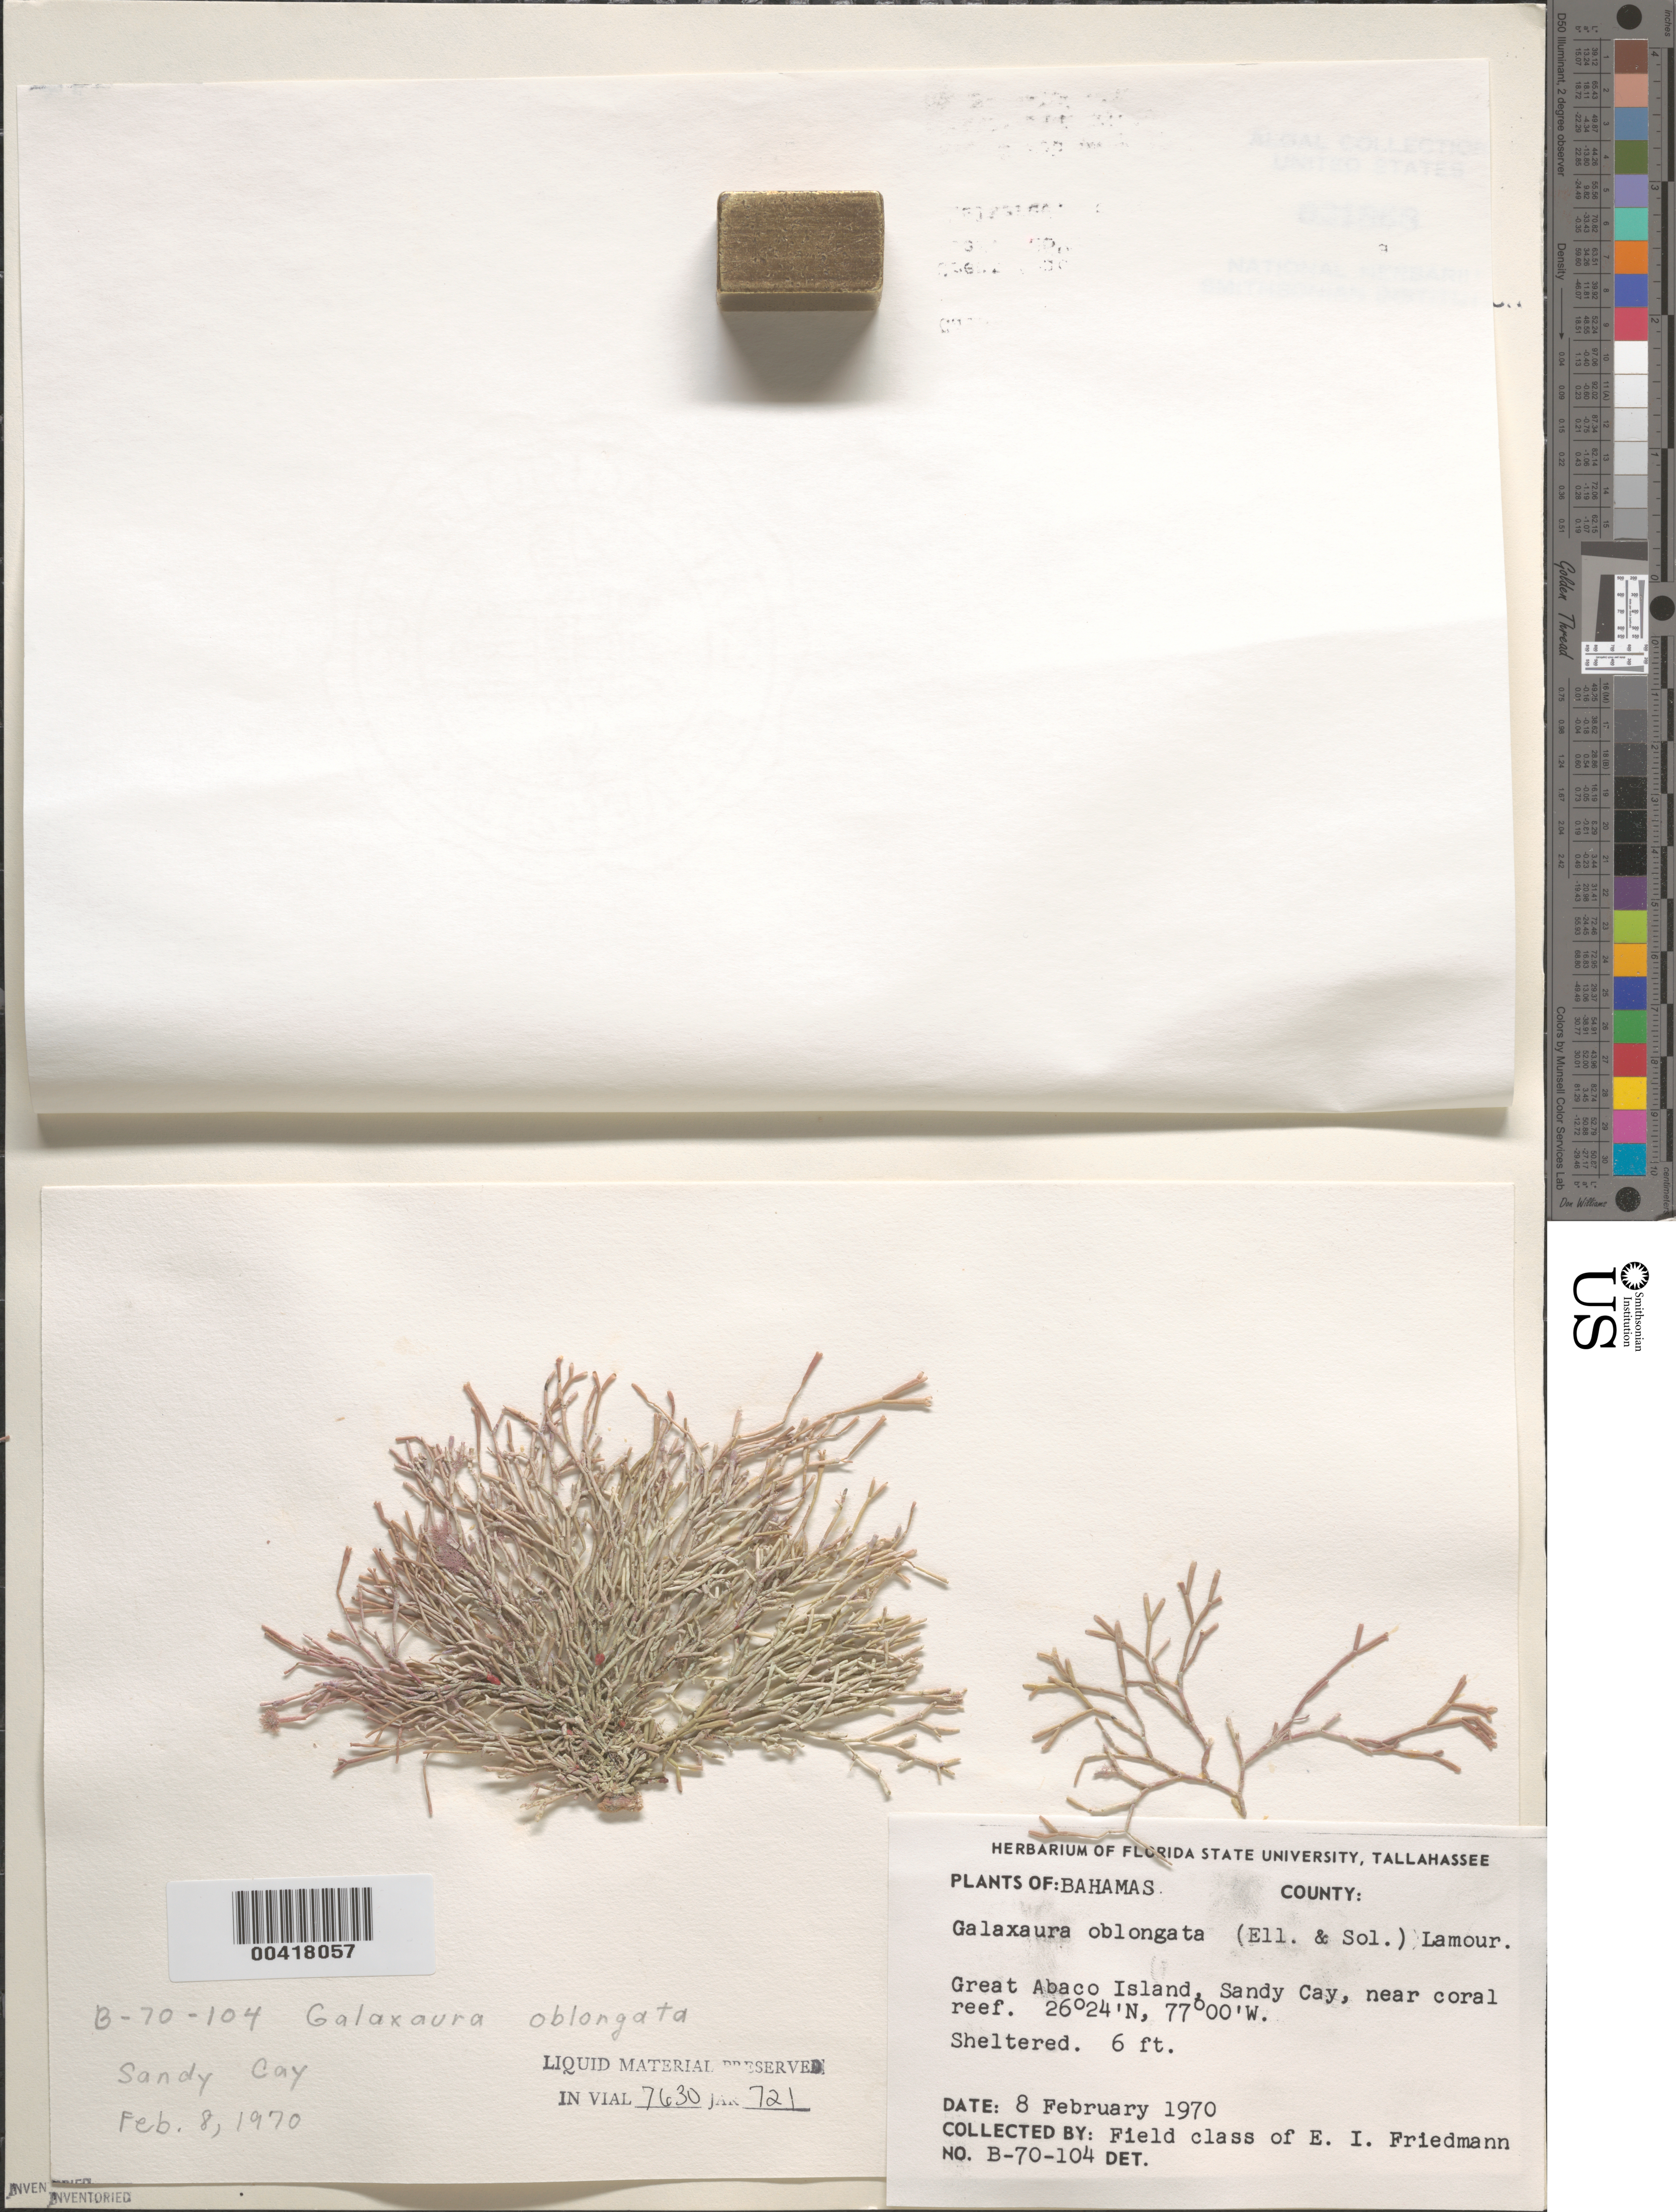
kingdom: Plantae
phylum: Rhodophyta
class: Florideophyceae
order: Nemaliales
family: Galaxauraceae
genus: Tricleocarpa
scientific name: Tricleocarpa fragilis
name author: (L.) Huisman & R.A. Towns.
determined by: Algae name updating Project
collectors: E. Friedmann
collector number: B-70-104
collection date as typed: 08 Feb 1970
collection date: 1970-02-08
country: Bahamas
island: Great Abaco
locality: Sandy Cay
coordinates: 26 24" N, 77 00" W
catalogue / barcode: US 21868